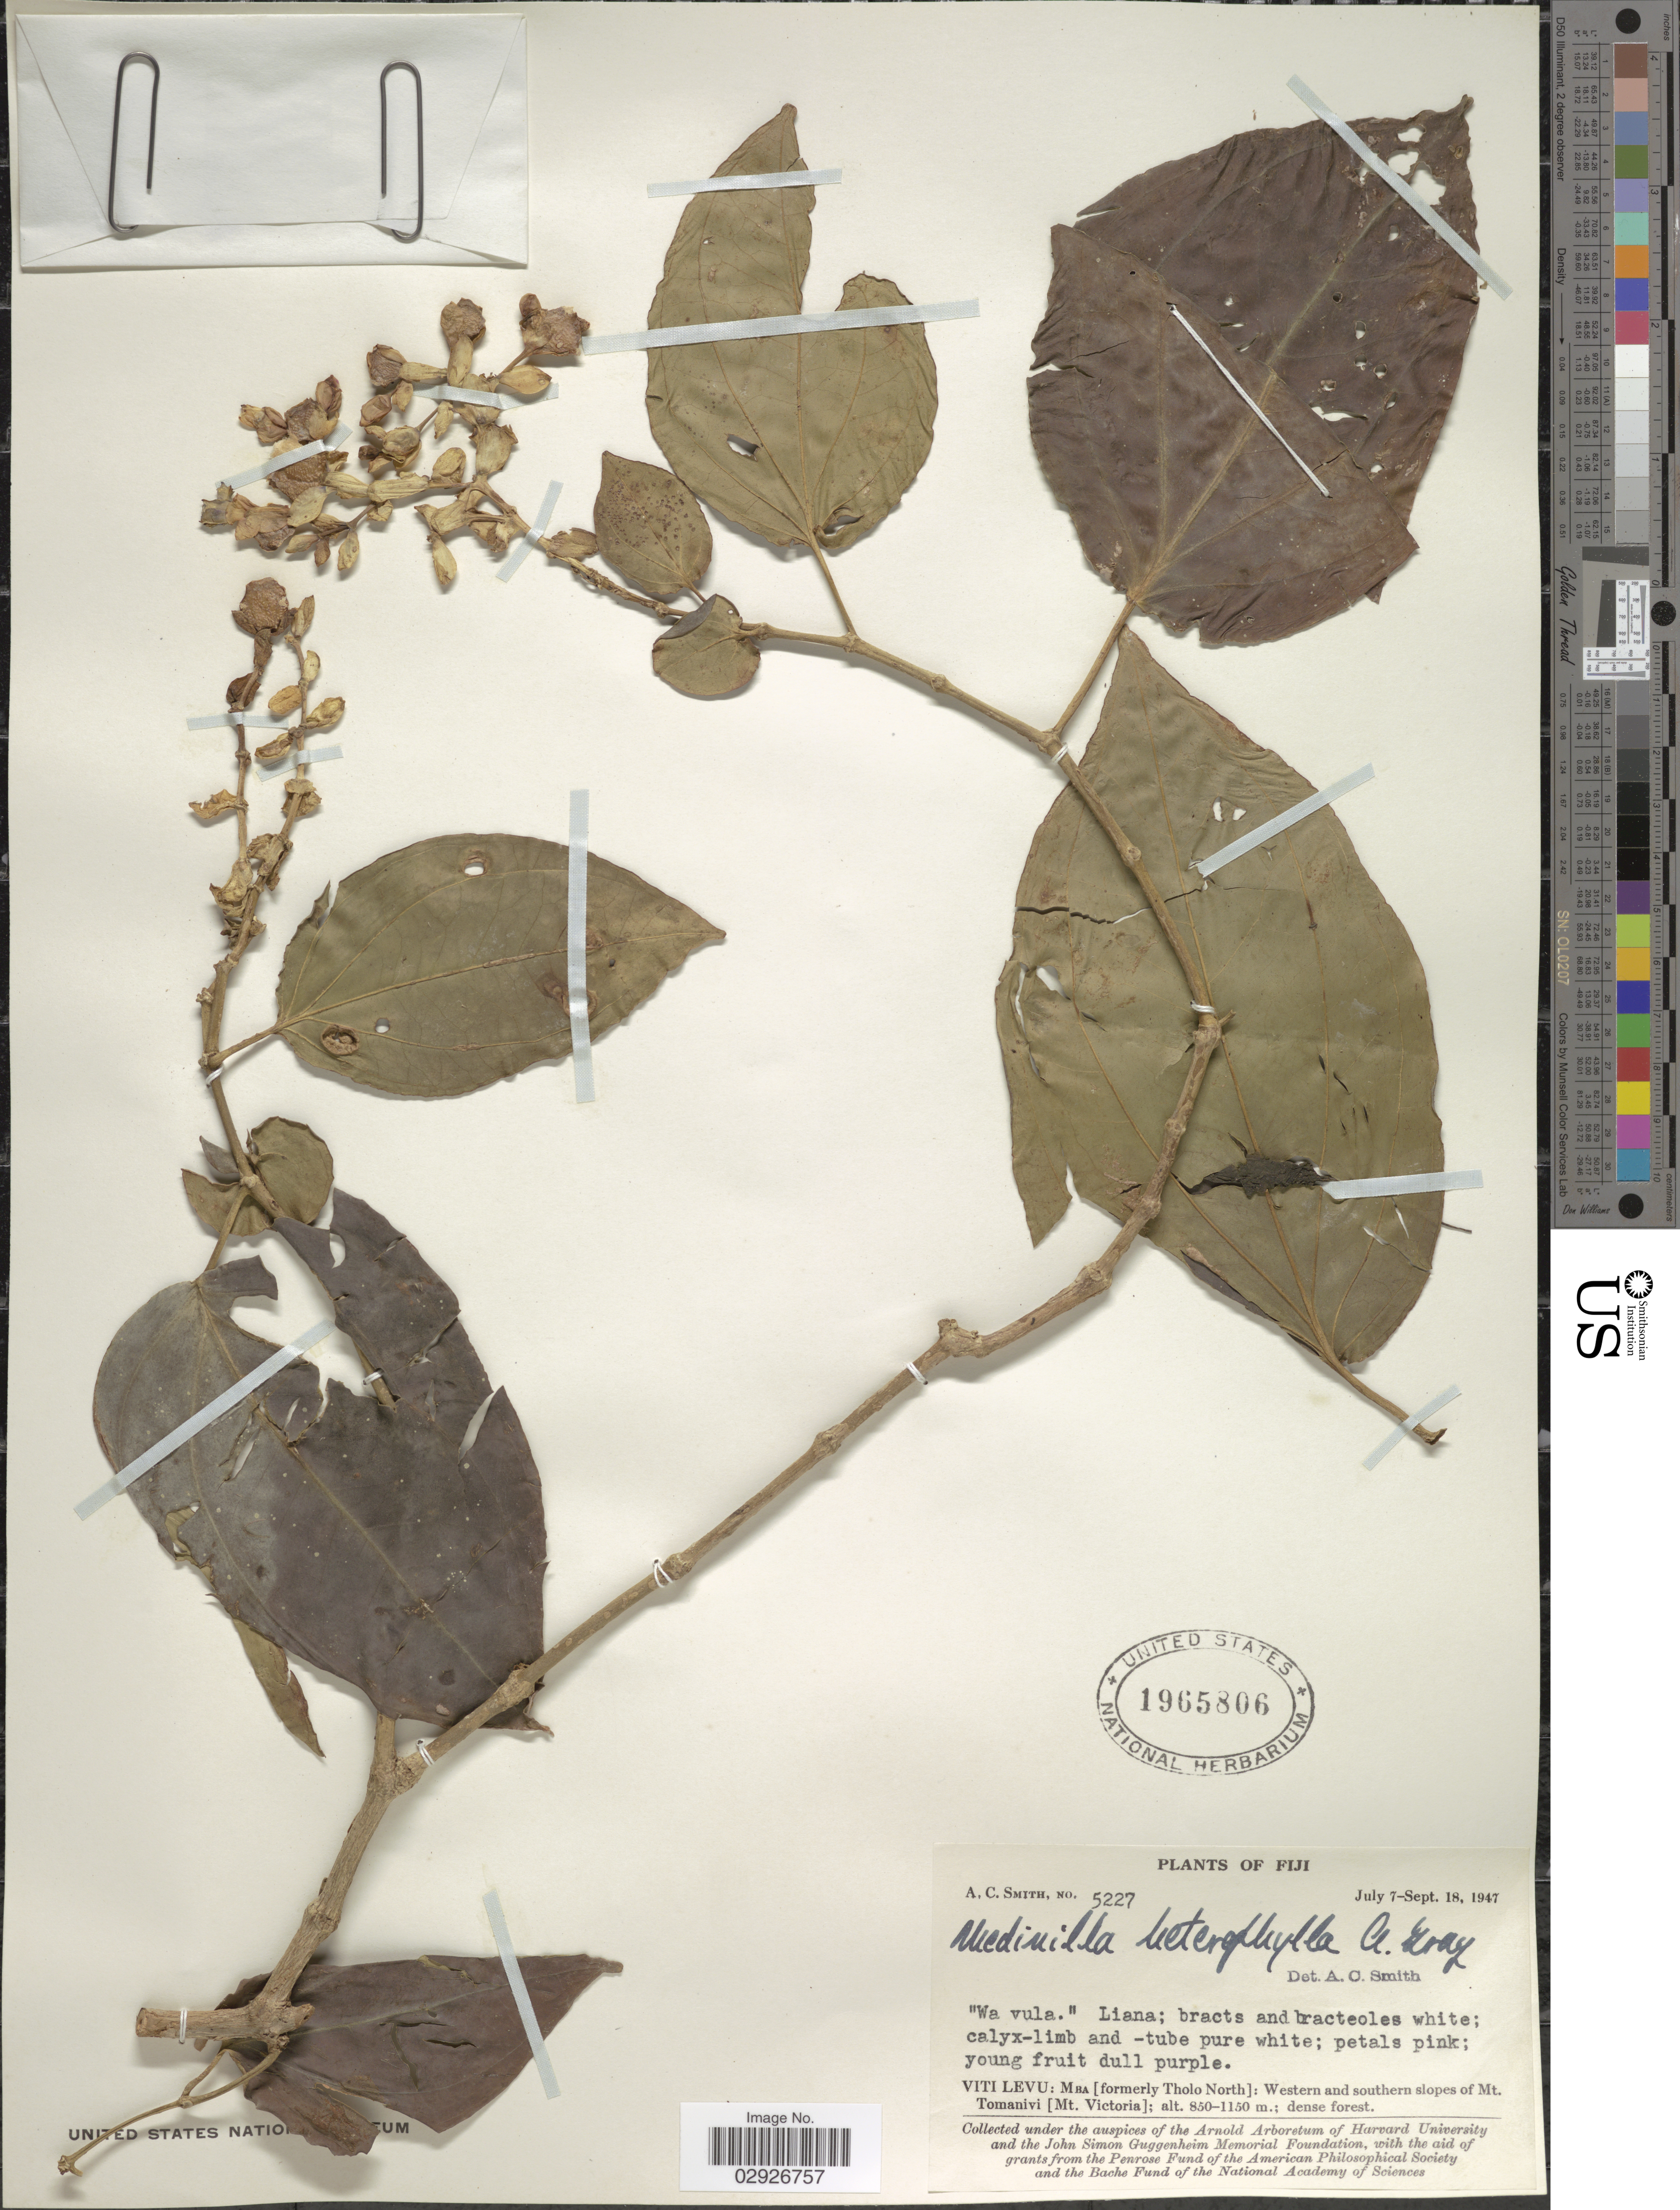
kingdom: Plantae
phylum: Tracheophyta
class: Magnoliopsida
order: Myrtales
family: Melastomataceae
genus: Medinilla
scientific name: Medinilla heterophylla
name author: A. Gray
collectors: A. C. Smith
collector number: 5227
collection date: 1947-07-07/1947-09-18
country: Fiji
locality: Viti Levu: Mba [formerly Tholo North]: Western and southern slopes of Mt. Tomanivi [Mt. Victoria].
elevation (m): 850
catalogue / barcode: US 1965806